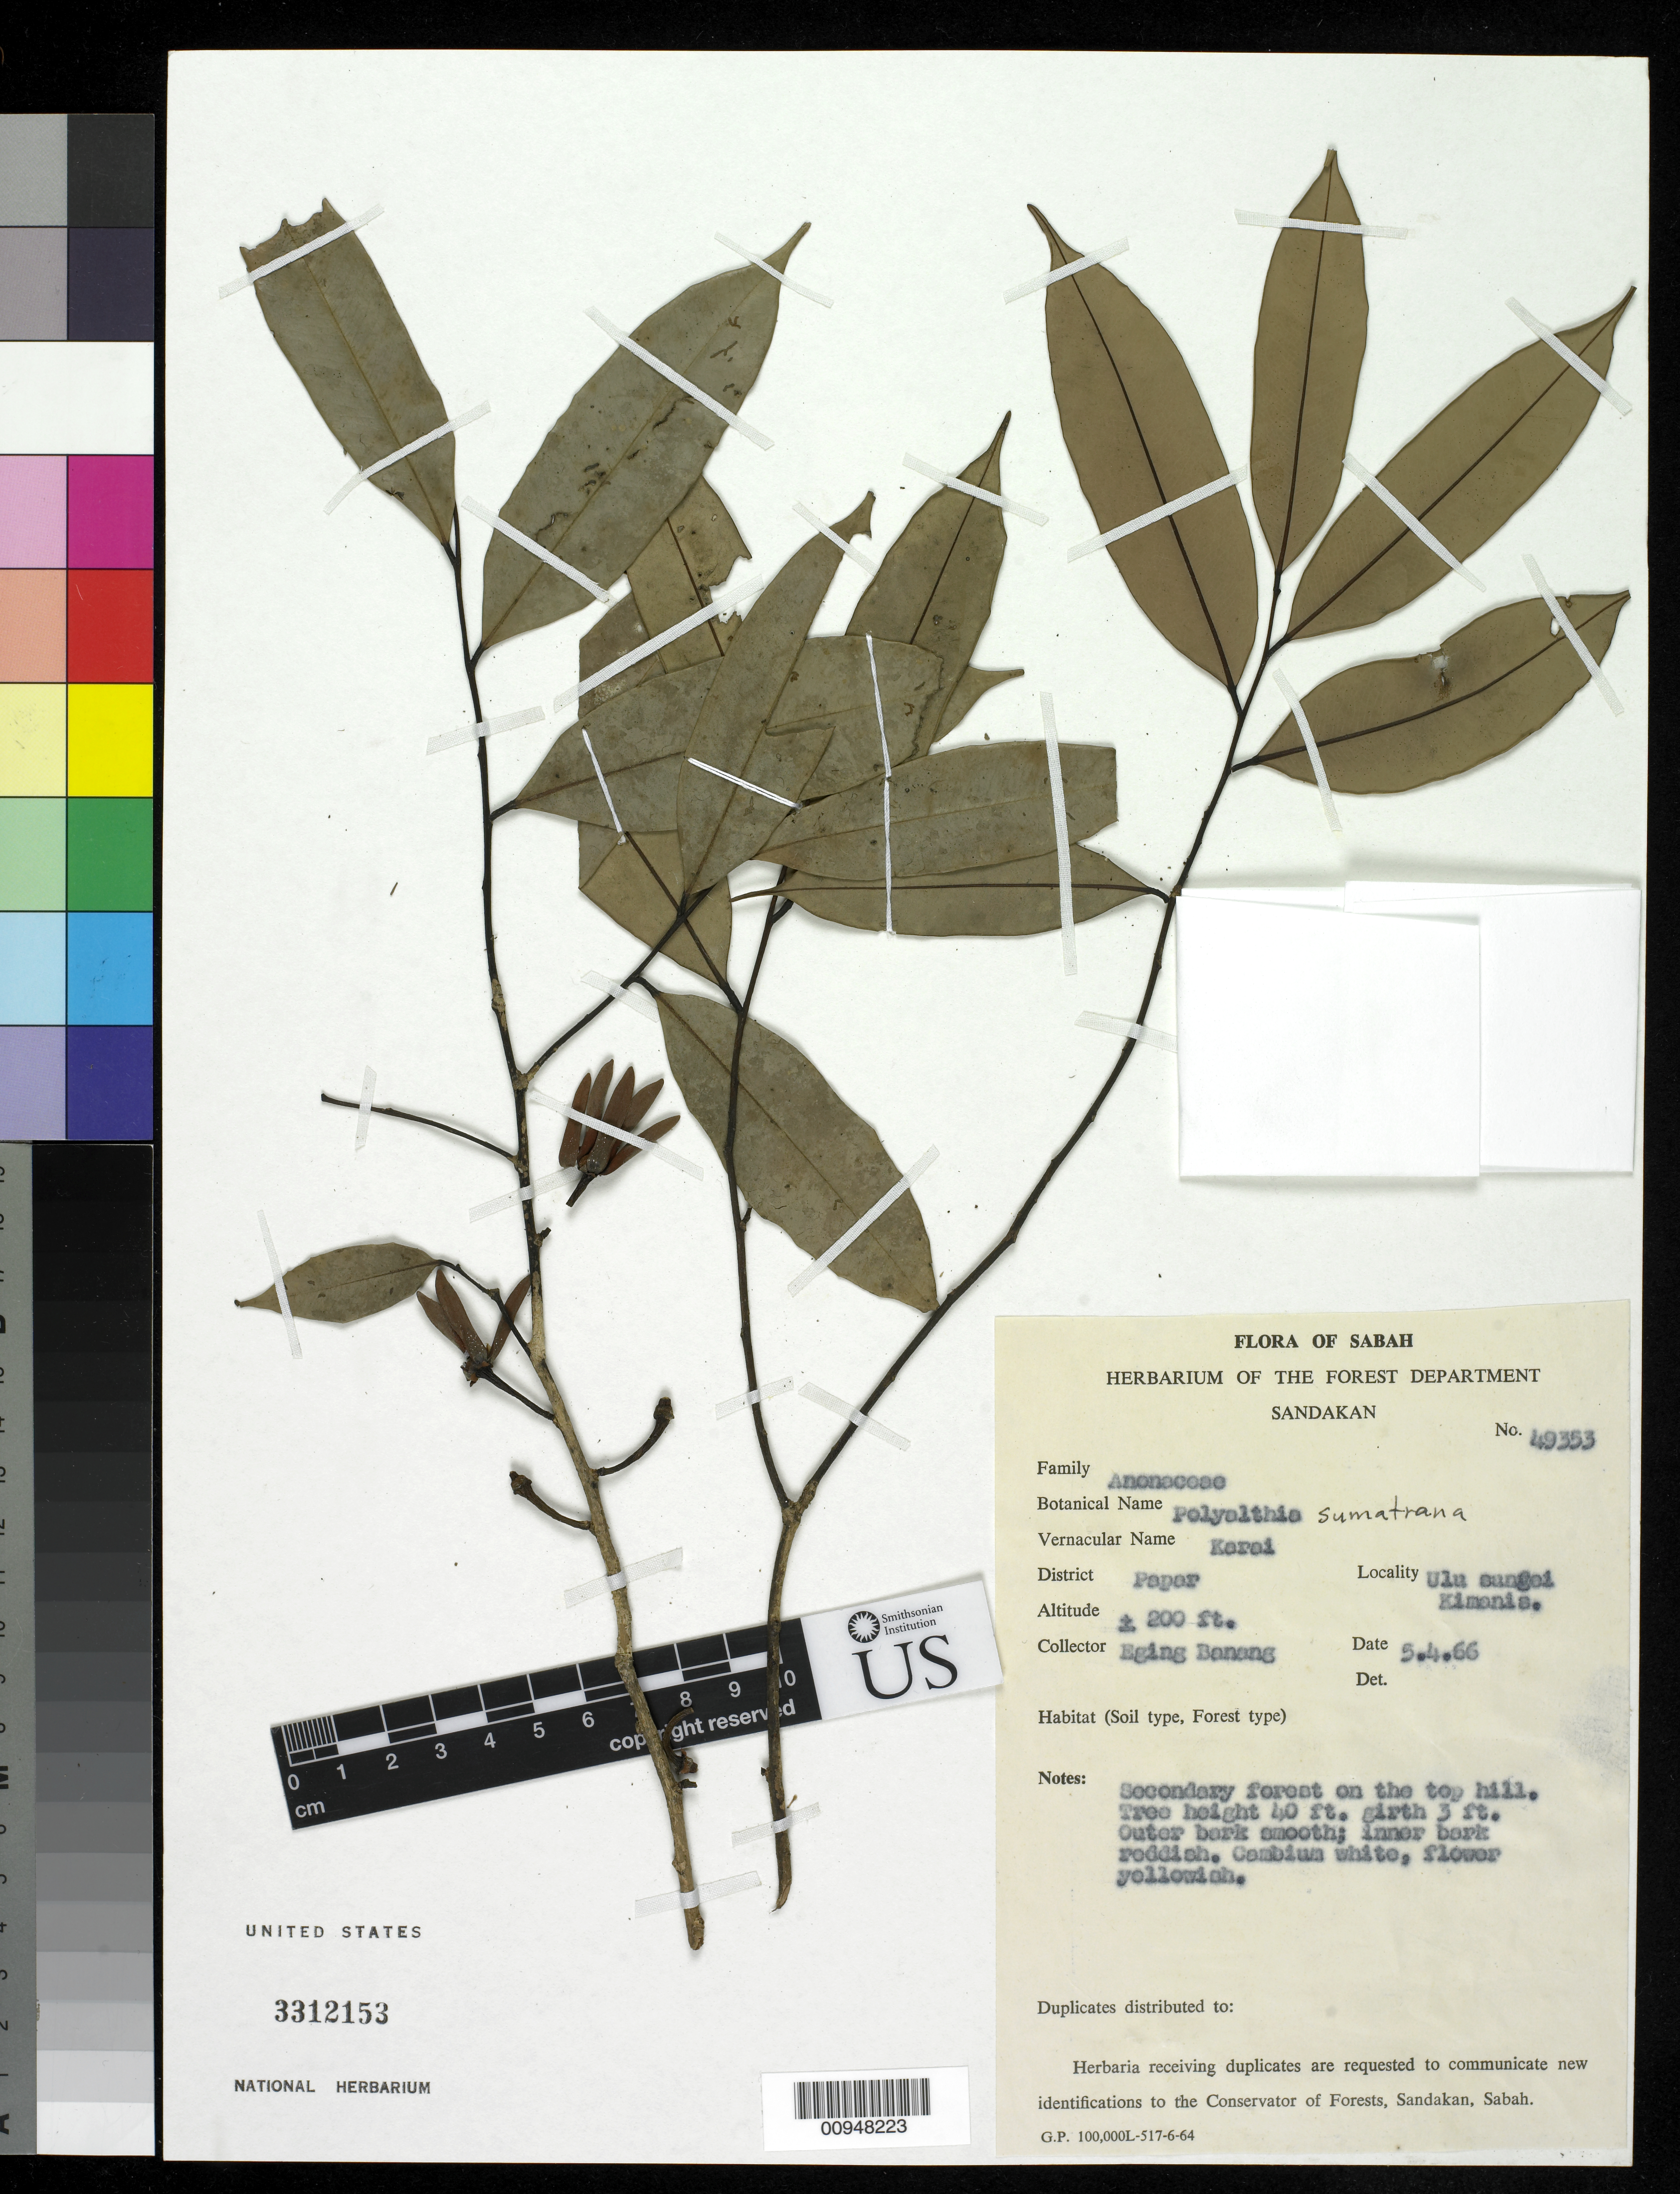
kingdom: Plantae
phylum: Tracheophyta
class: Magnoliopsida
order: Magnoliales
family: Annonaceae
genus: Polyalthia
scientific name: Polyalthia sumatrana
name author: (Miq.) Kurz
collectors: E. Banang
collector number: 49353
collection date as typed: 05 Apr 1966 or 04 May 1966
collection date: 1966-04-05 or 1966-05-04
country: Malaysia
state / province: Sabah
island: Borneo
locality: Ulu Sungei Kimanis.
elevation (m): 61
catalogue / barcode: US 3312153